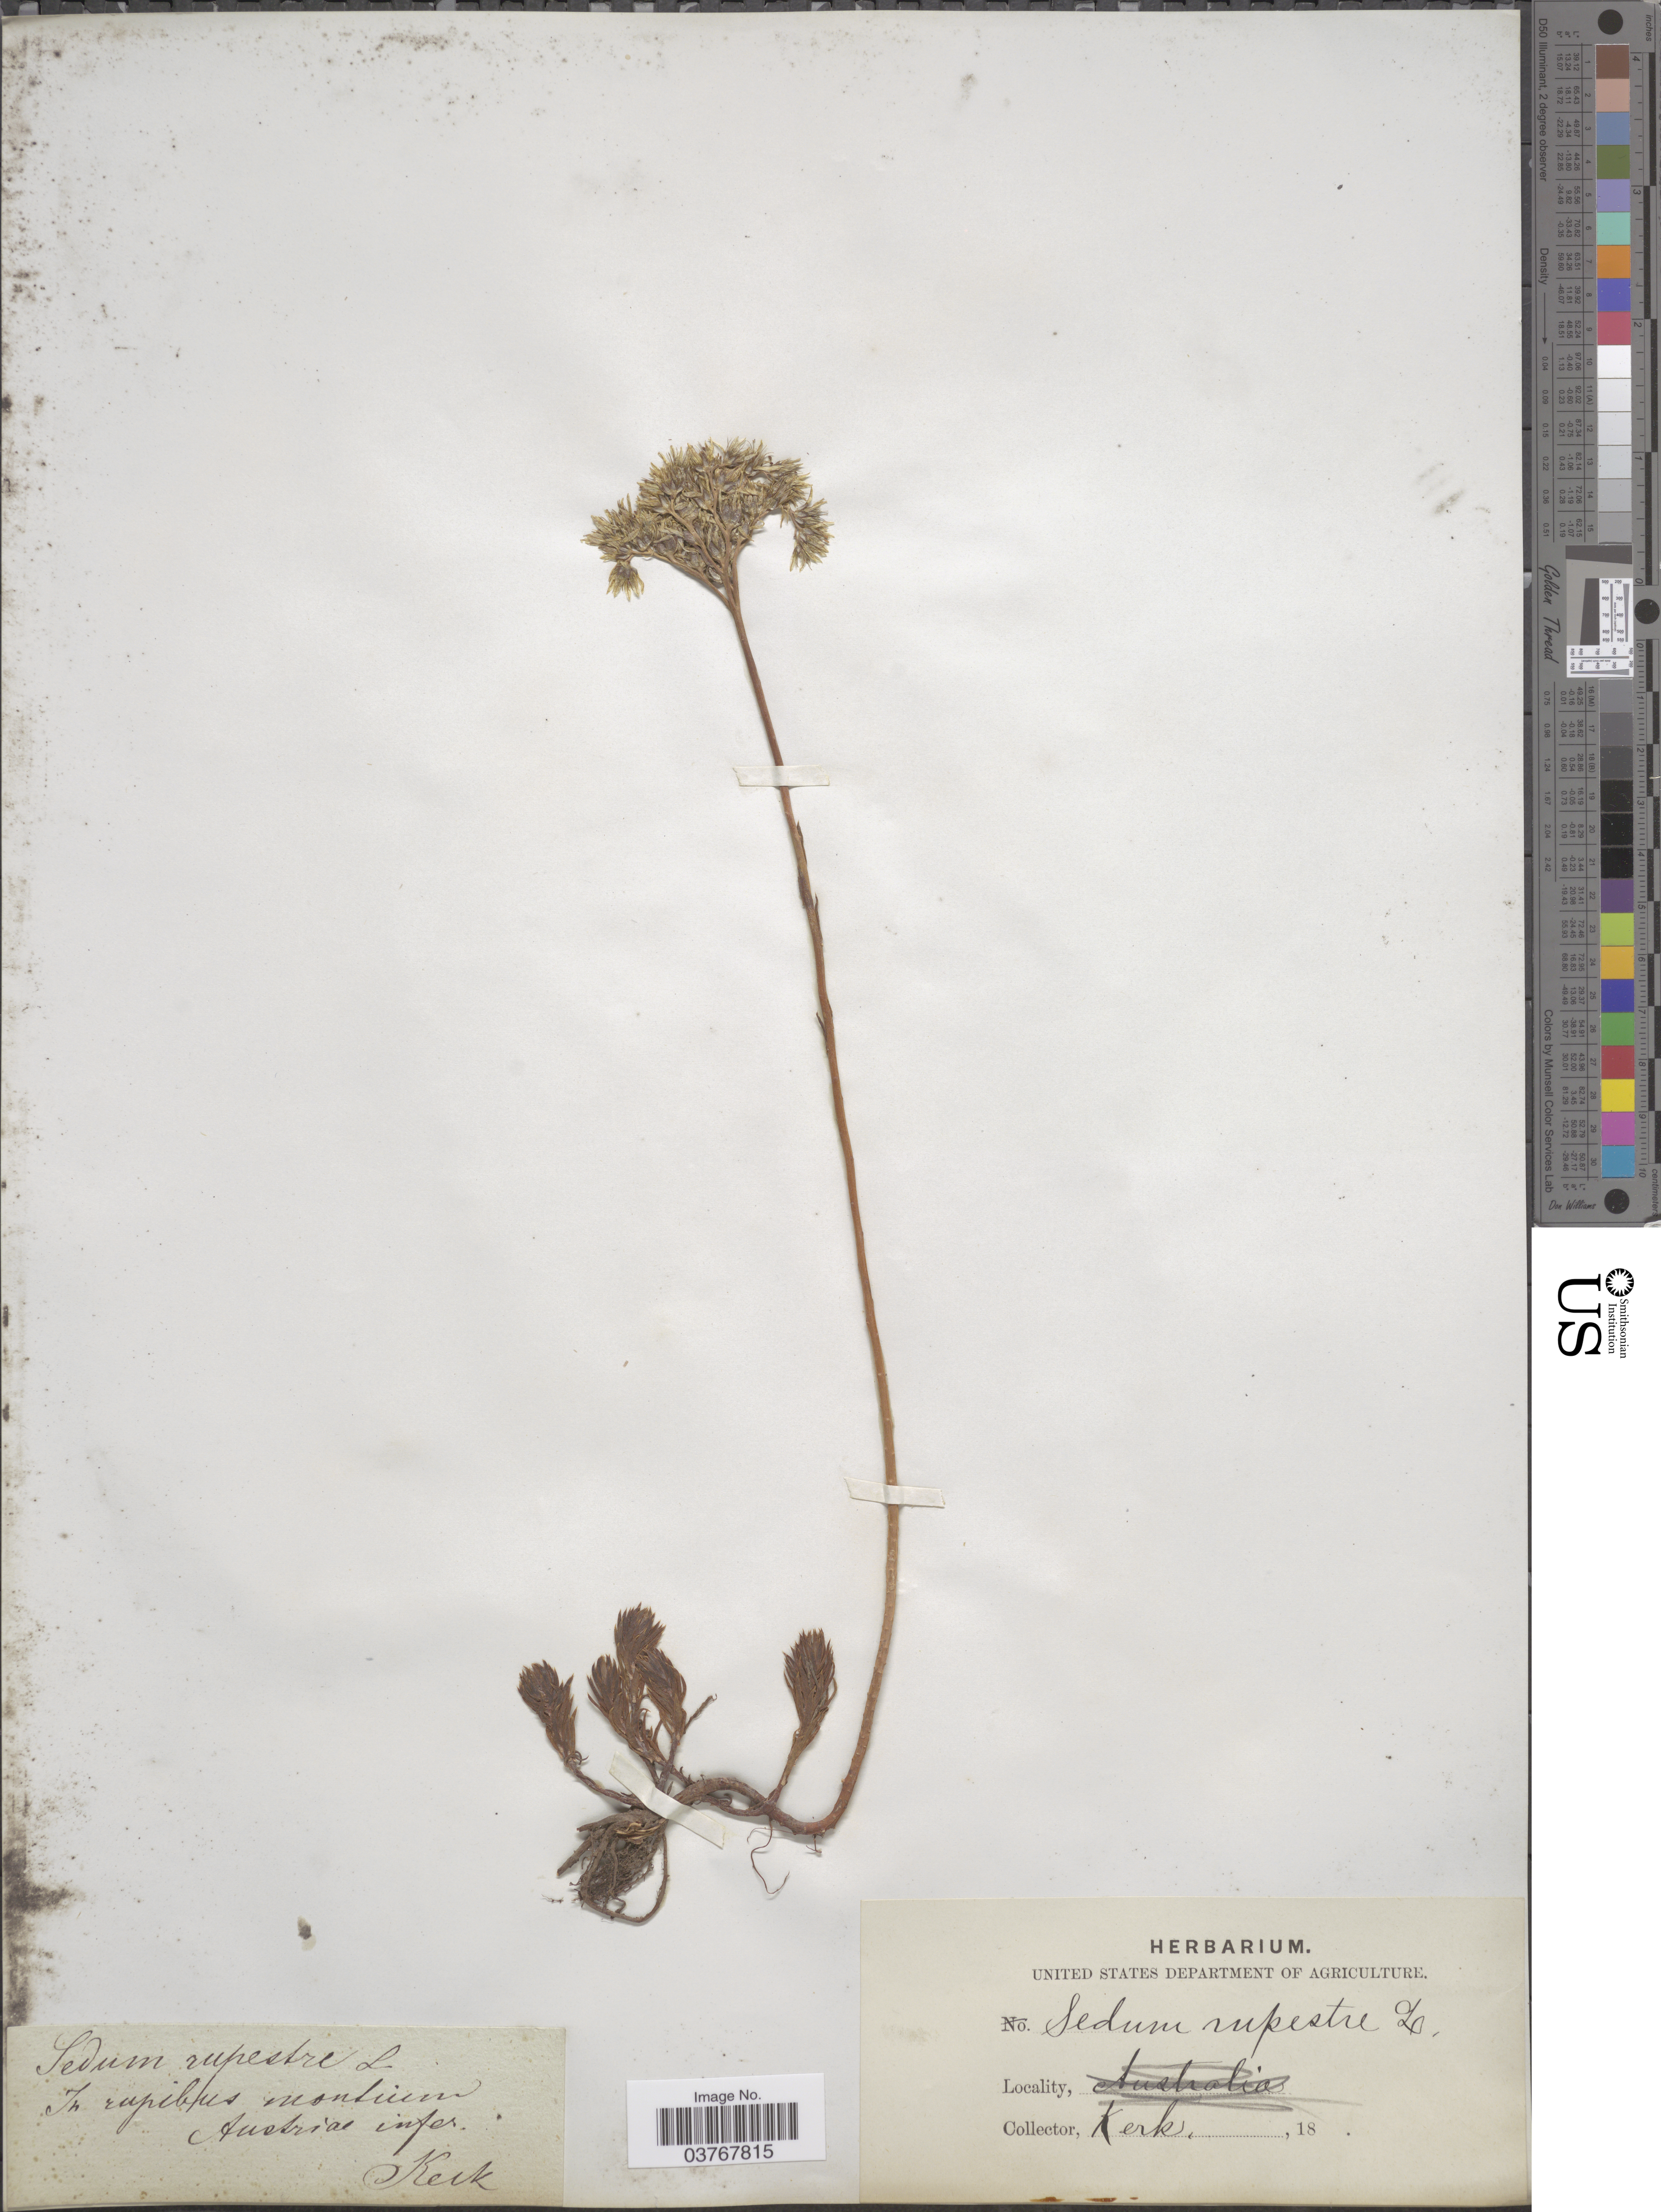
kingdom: Plantae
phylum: Tracheophyta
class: Magnoliopsida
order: Saxifragales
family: Crassulaceae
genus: Petrosedum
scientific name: Petrosedum rupestre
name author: (L.) P.V. Heath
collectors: -- Keck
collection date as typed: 18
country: Austria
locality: In rupibus montium. Austria infer.